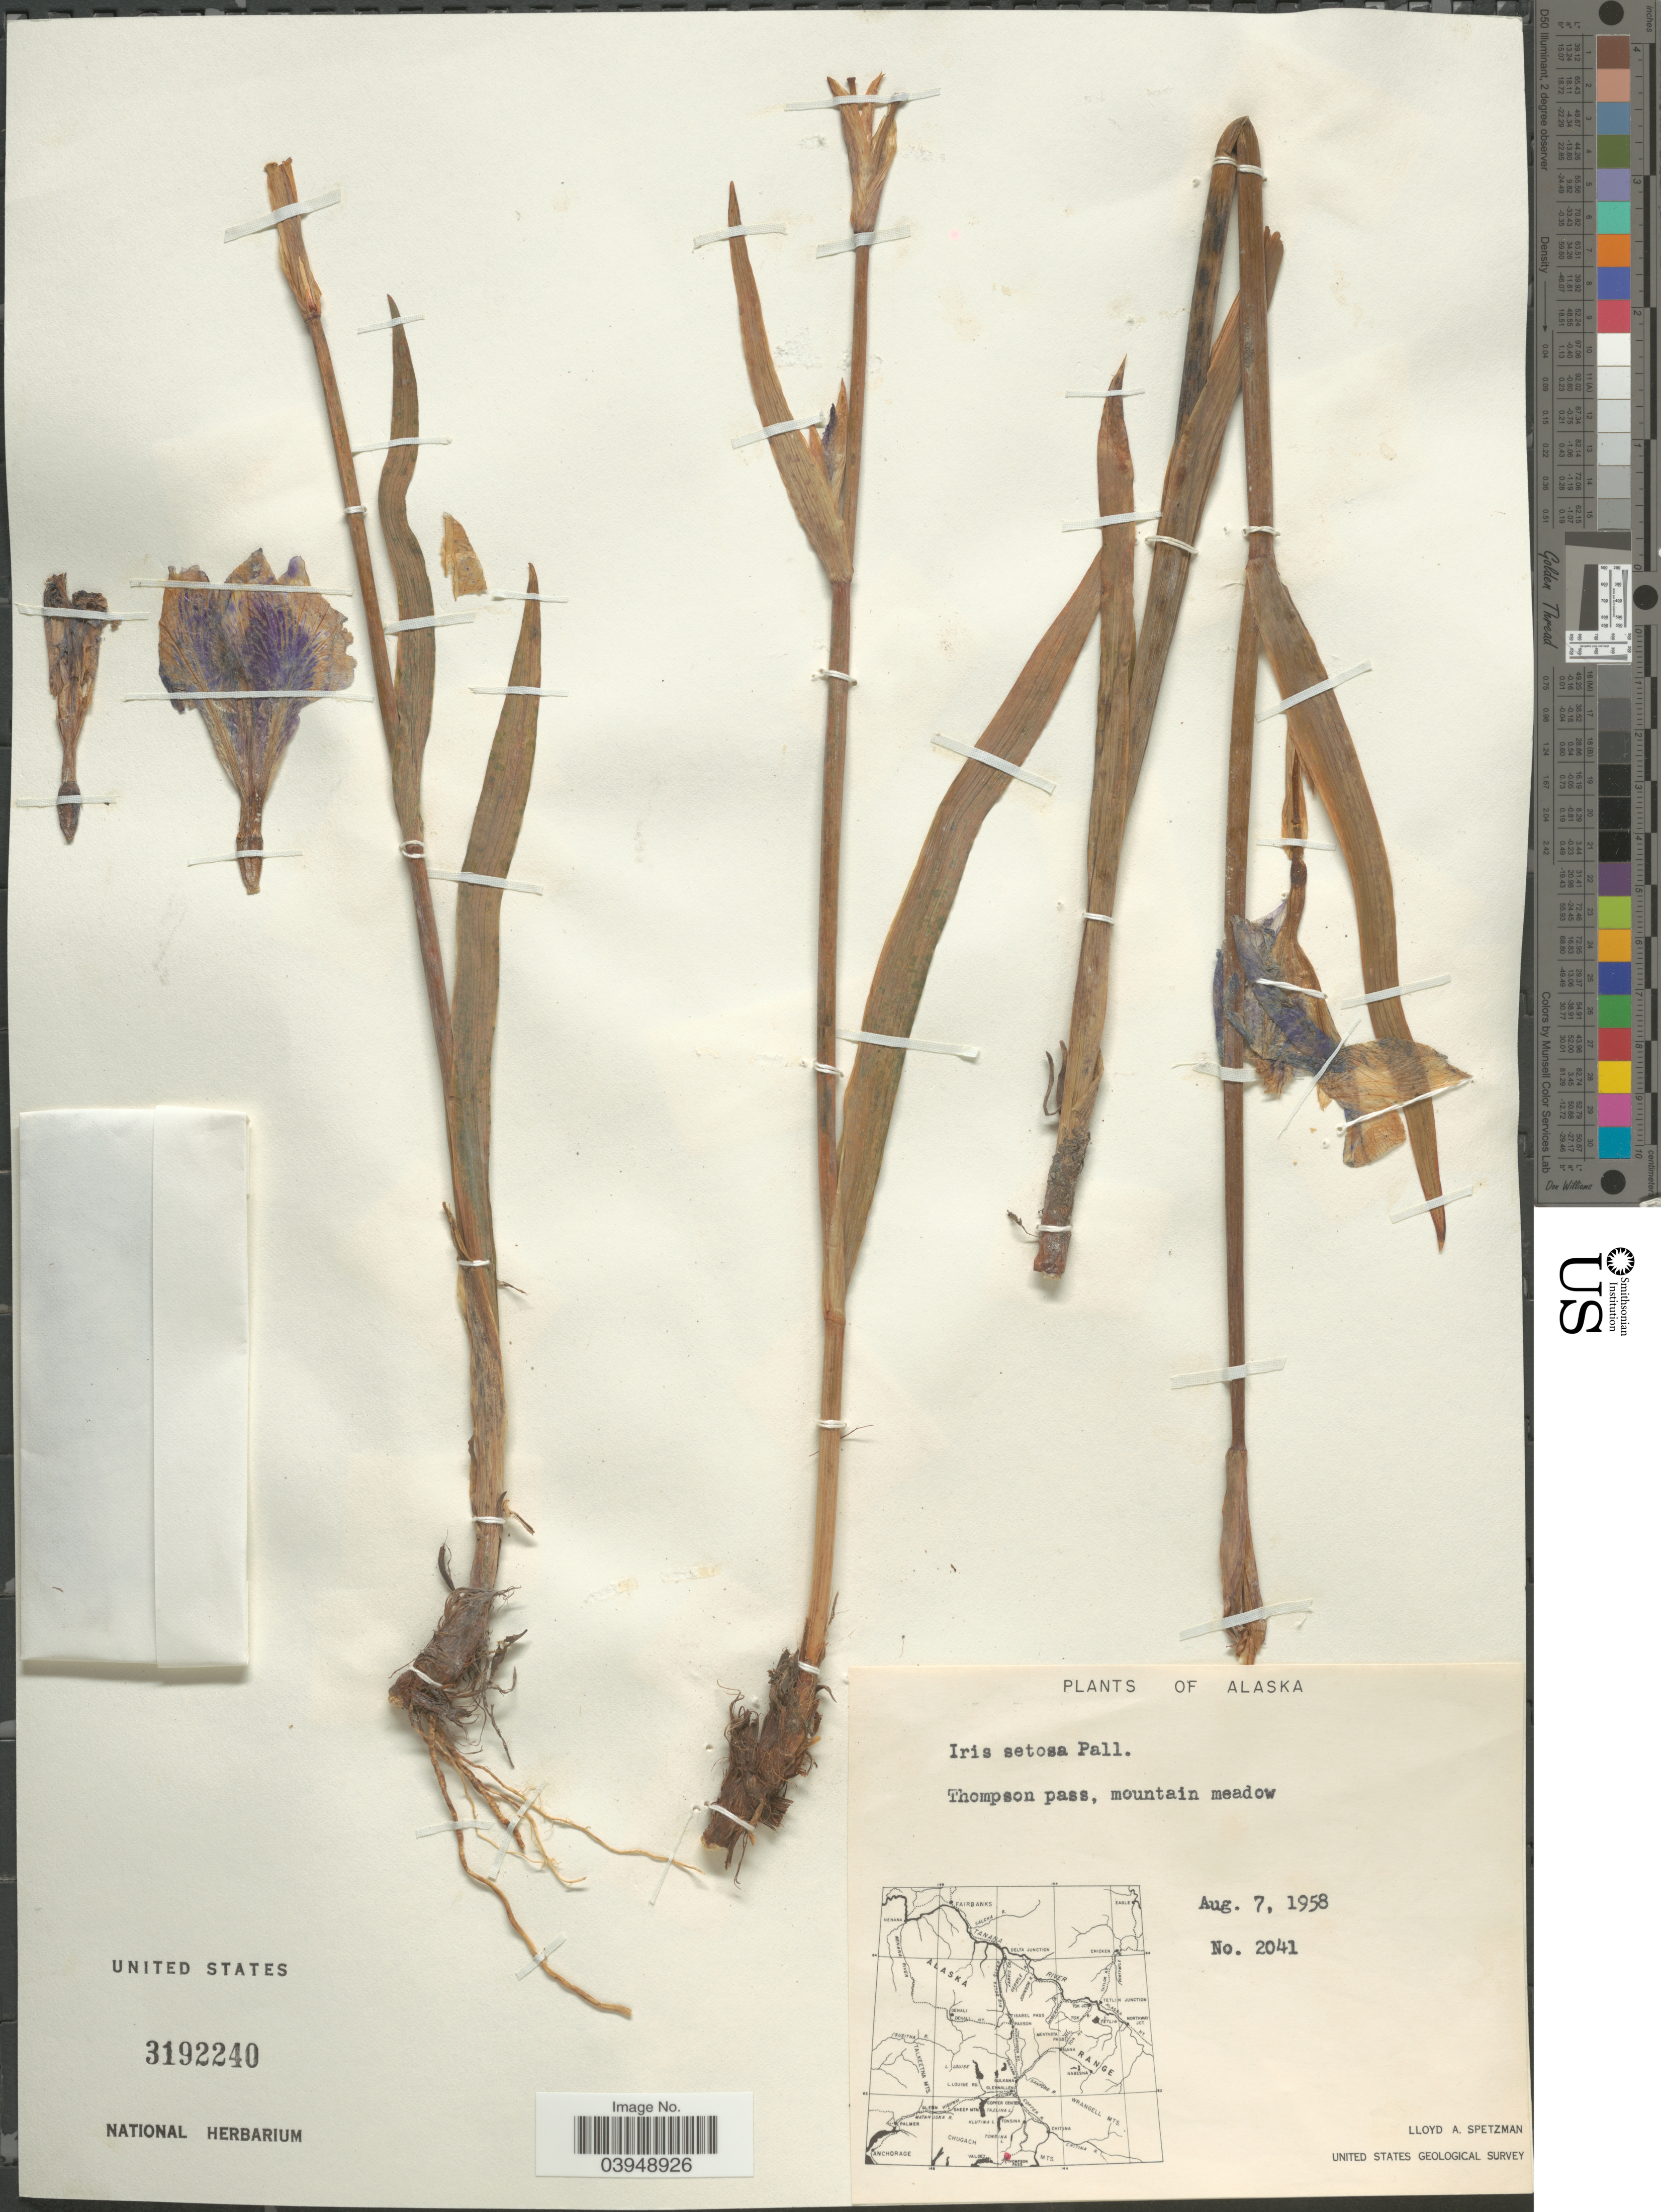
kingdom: Plantae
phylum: Tracheophyta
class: Liliopsida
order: Asparagales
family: Iridaceae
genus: Iris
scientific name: Iris setosa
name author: Pall. ex Link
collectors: L. Spetzman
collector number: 2041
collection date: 1958-08-07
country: United States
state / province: Alaska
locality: Thompson pass, mountain meadow.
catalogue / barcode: US 3192240